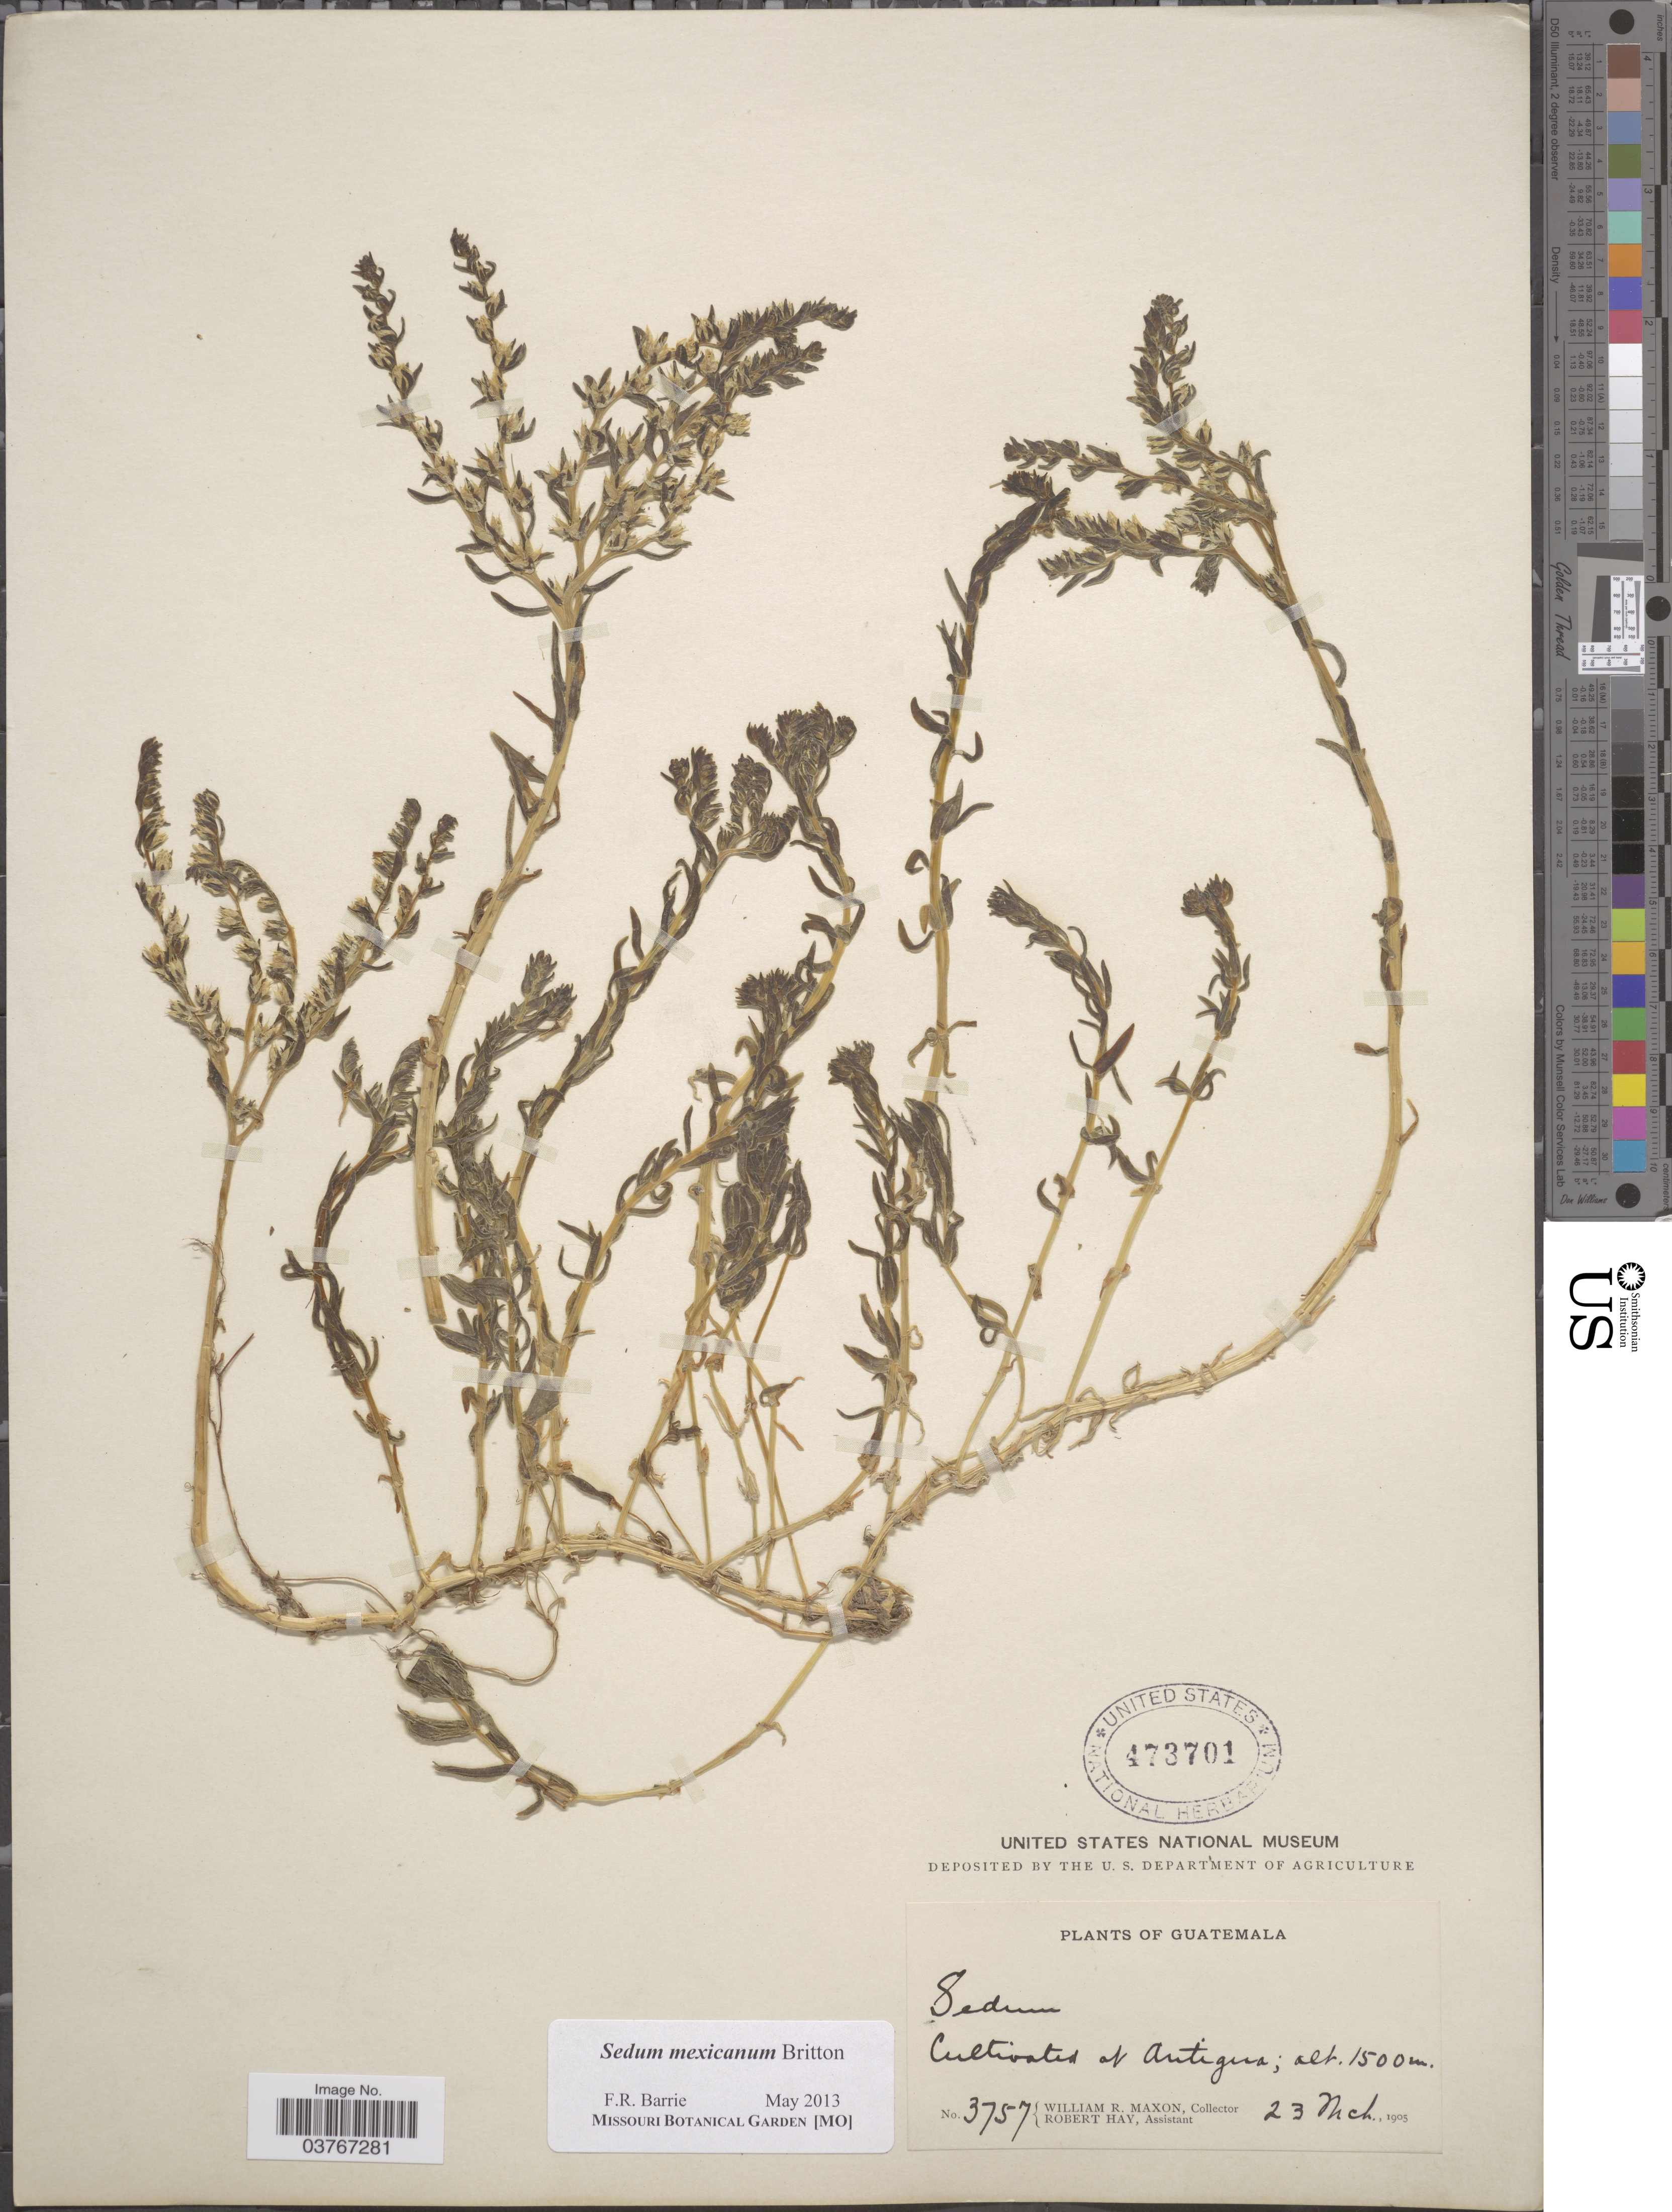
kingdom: Plantae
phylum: Tracheophyta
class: Magnoliopsida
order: Saxifragales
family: Crassulaceae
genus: Sedum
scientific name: Sedum mexicanum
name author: Britton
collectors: W. R. Maxon & R. H. Hay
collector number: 3757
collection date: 1905-03-23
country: Guatemala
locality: Cultivated of Antigua.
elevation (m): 1500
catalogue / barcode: US 473701